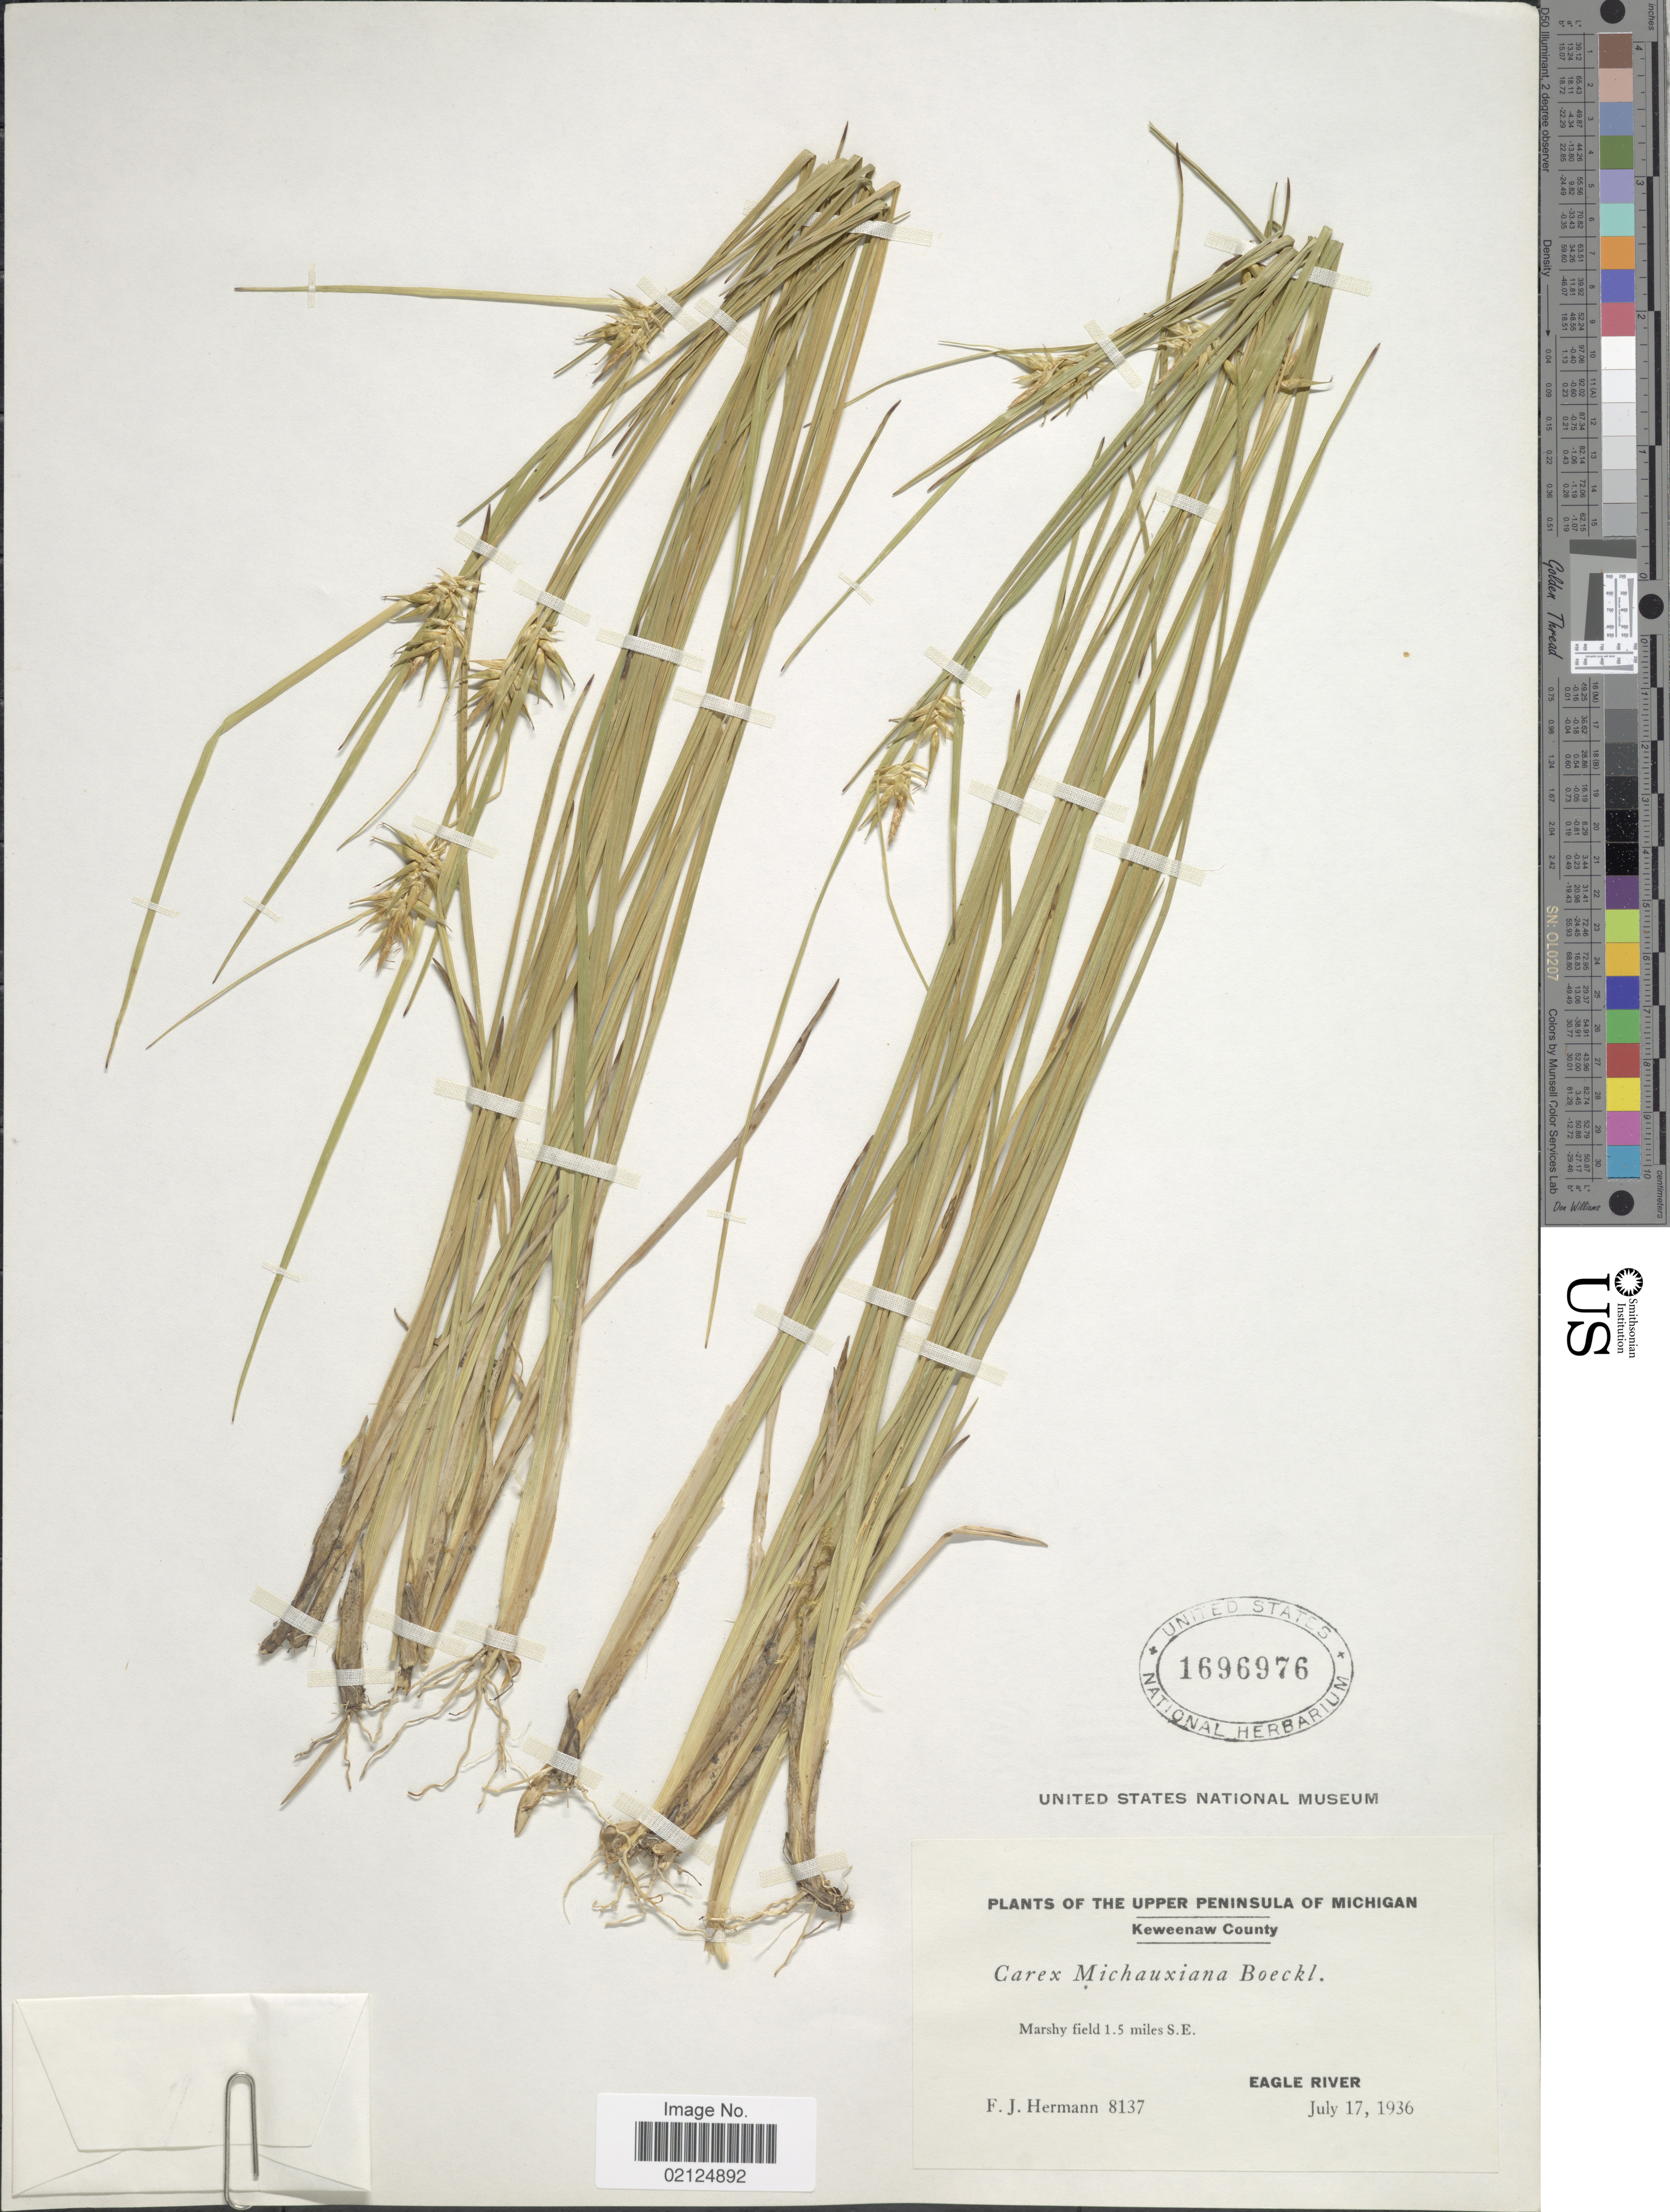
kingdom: Plantae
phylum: Tracheophyta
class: Liliopsida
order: Poales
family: Cyperaceae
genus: Carex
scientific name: Carex michauxiana subsp. michauxiana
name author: Boeckeler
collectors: F. J. Hermann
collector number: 8137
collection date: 1936-07-17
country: United States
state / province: Michigan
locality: Keweenaw County. Marshy field 1.5 miles S. E. Eagle River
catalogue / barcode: US 1696976